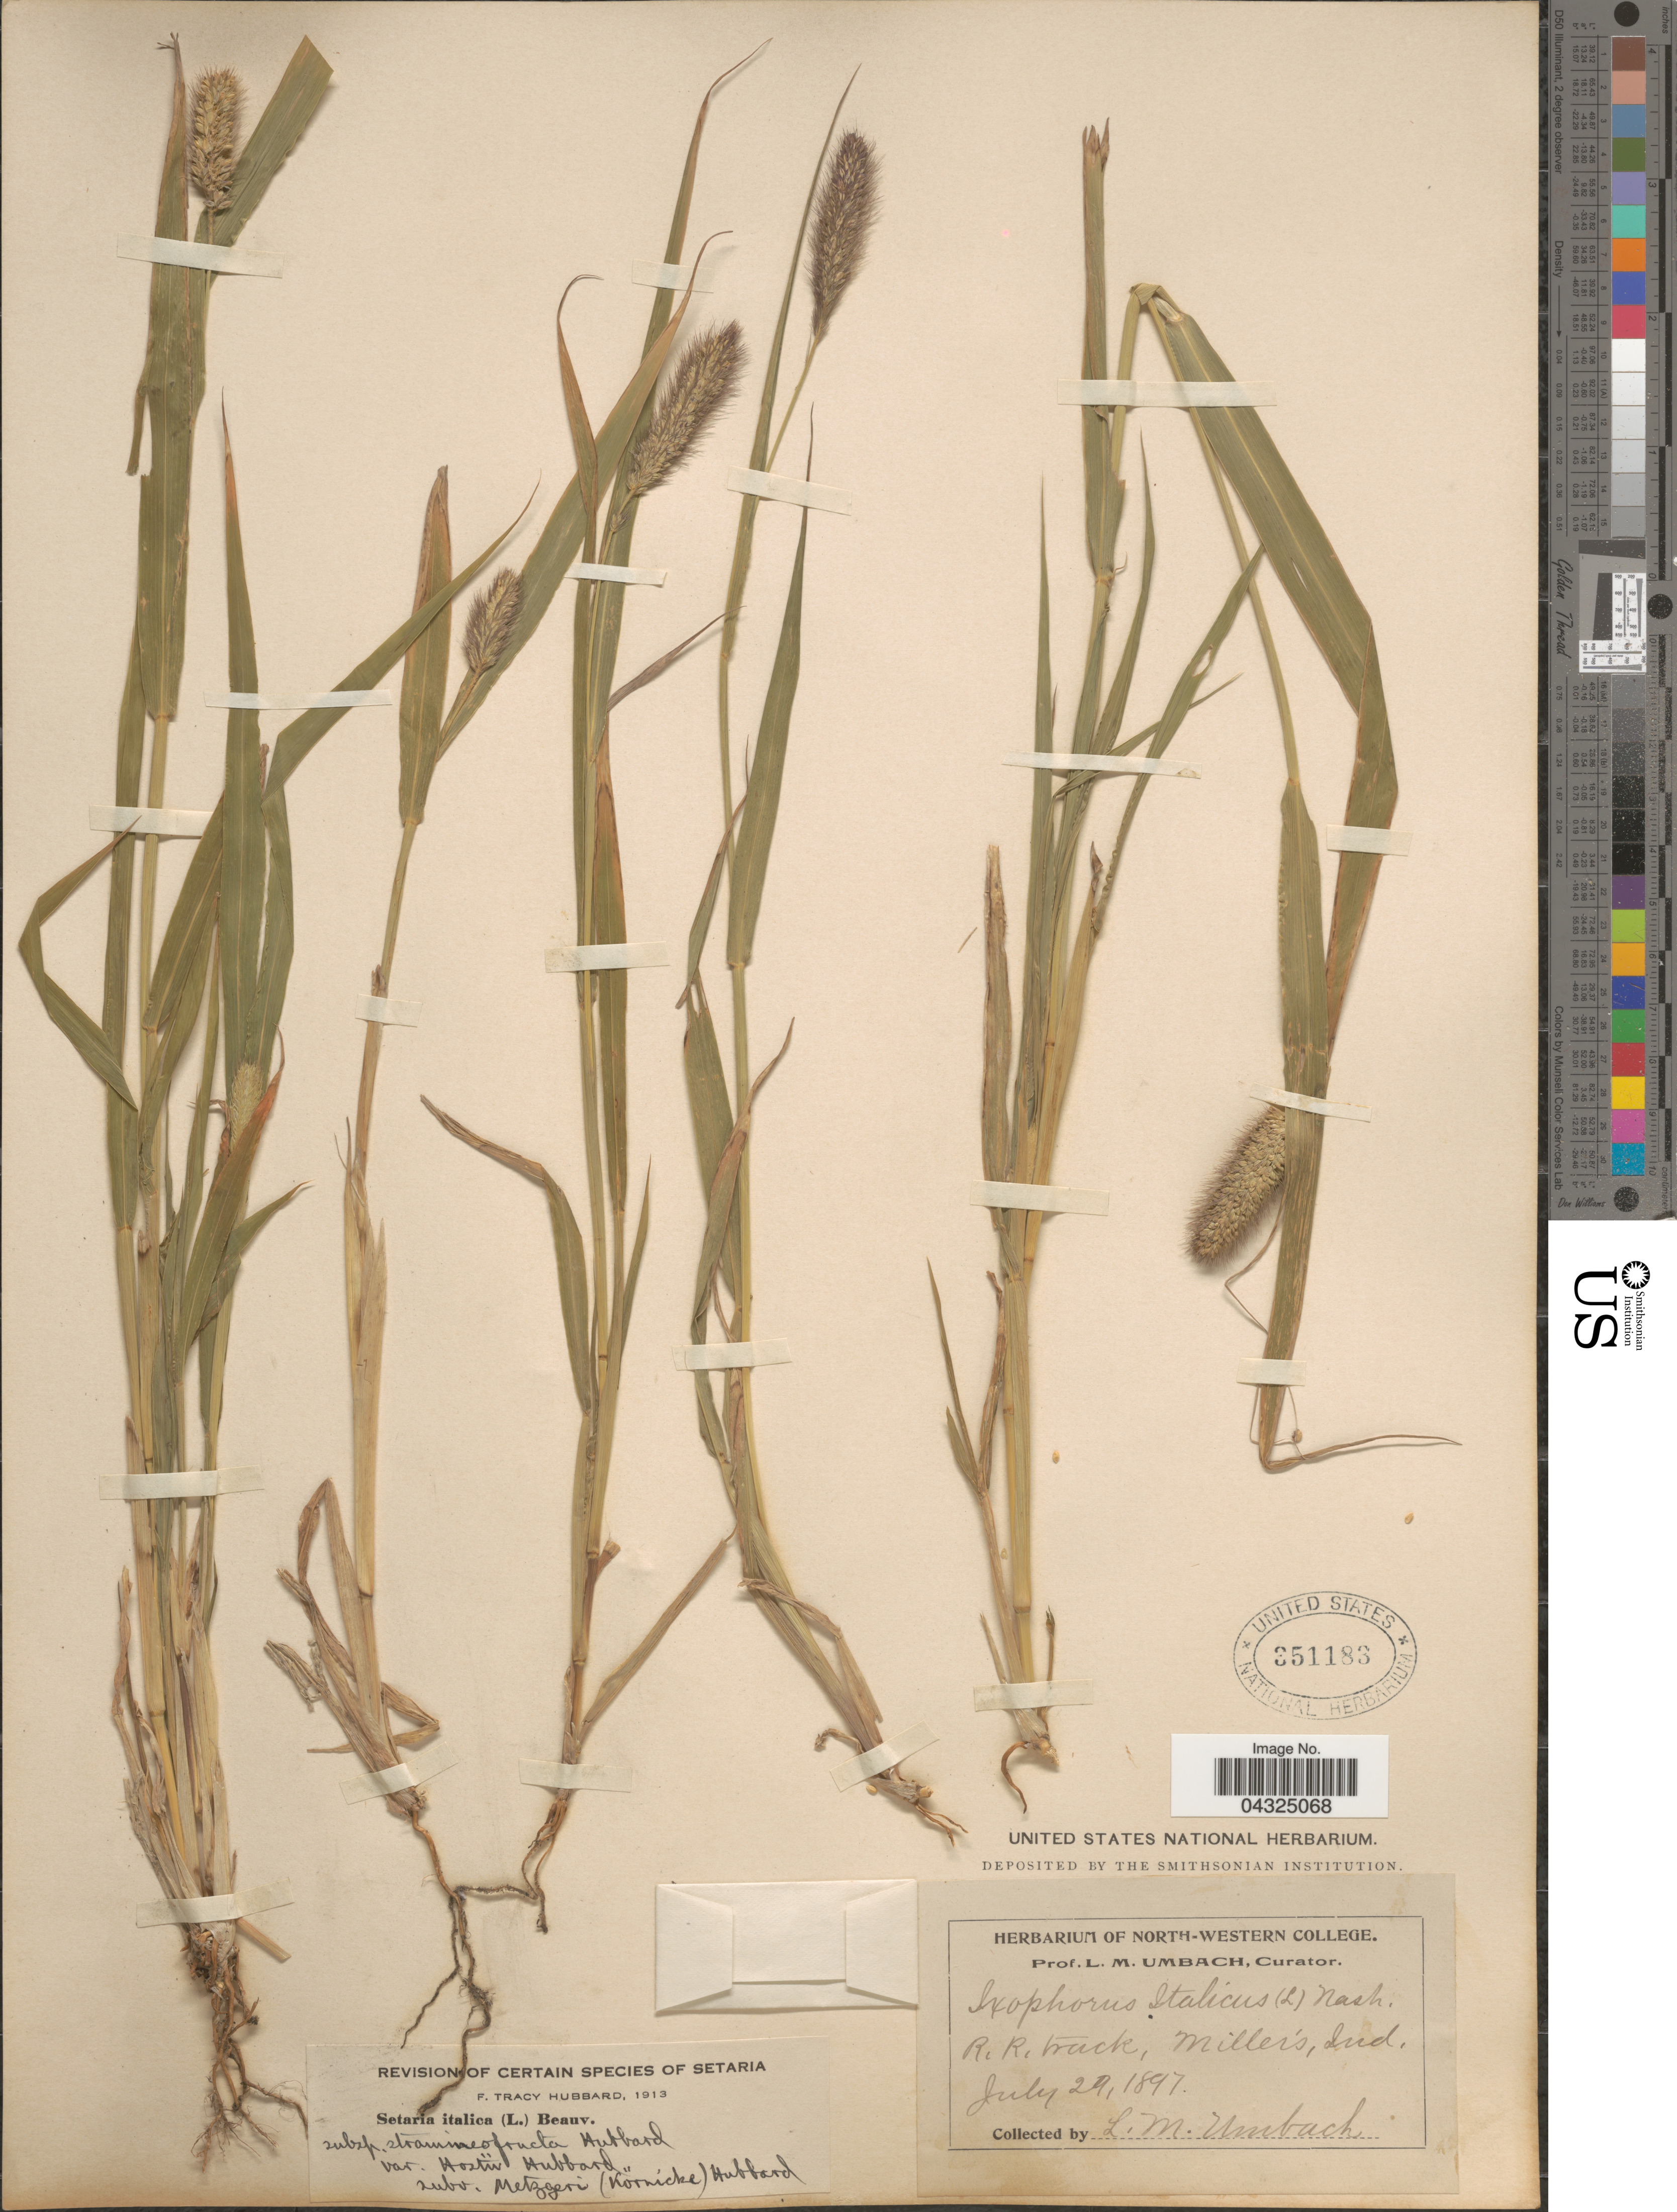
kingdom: Plantae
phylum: Tracheophyta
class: Liliopsida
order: Poales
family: Poaceae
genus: Setaria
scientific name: Setaria italica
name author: (L.) P. Beauv.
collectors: L. M. Umbach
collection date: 1897-07-29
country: United States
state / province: Indiana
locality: R. R. track, Miller's.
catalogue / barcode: US 351183